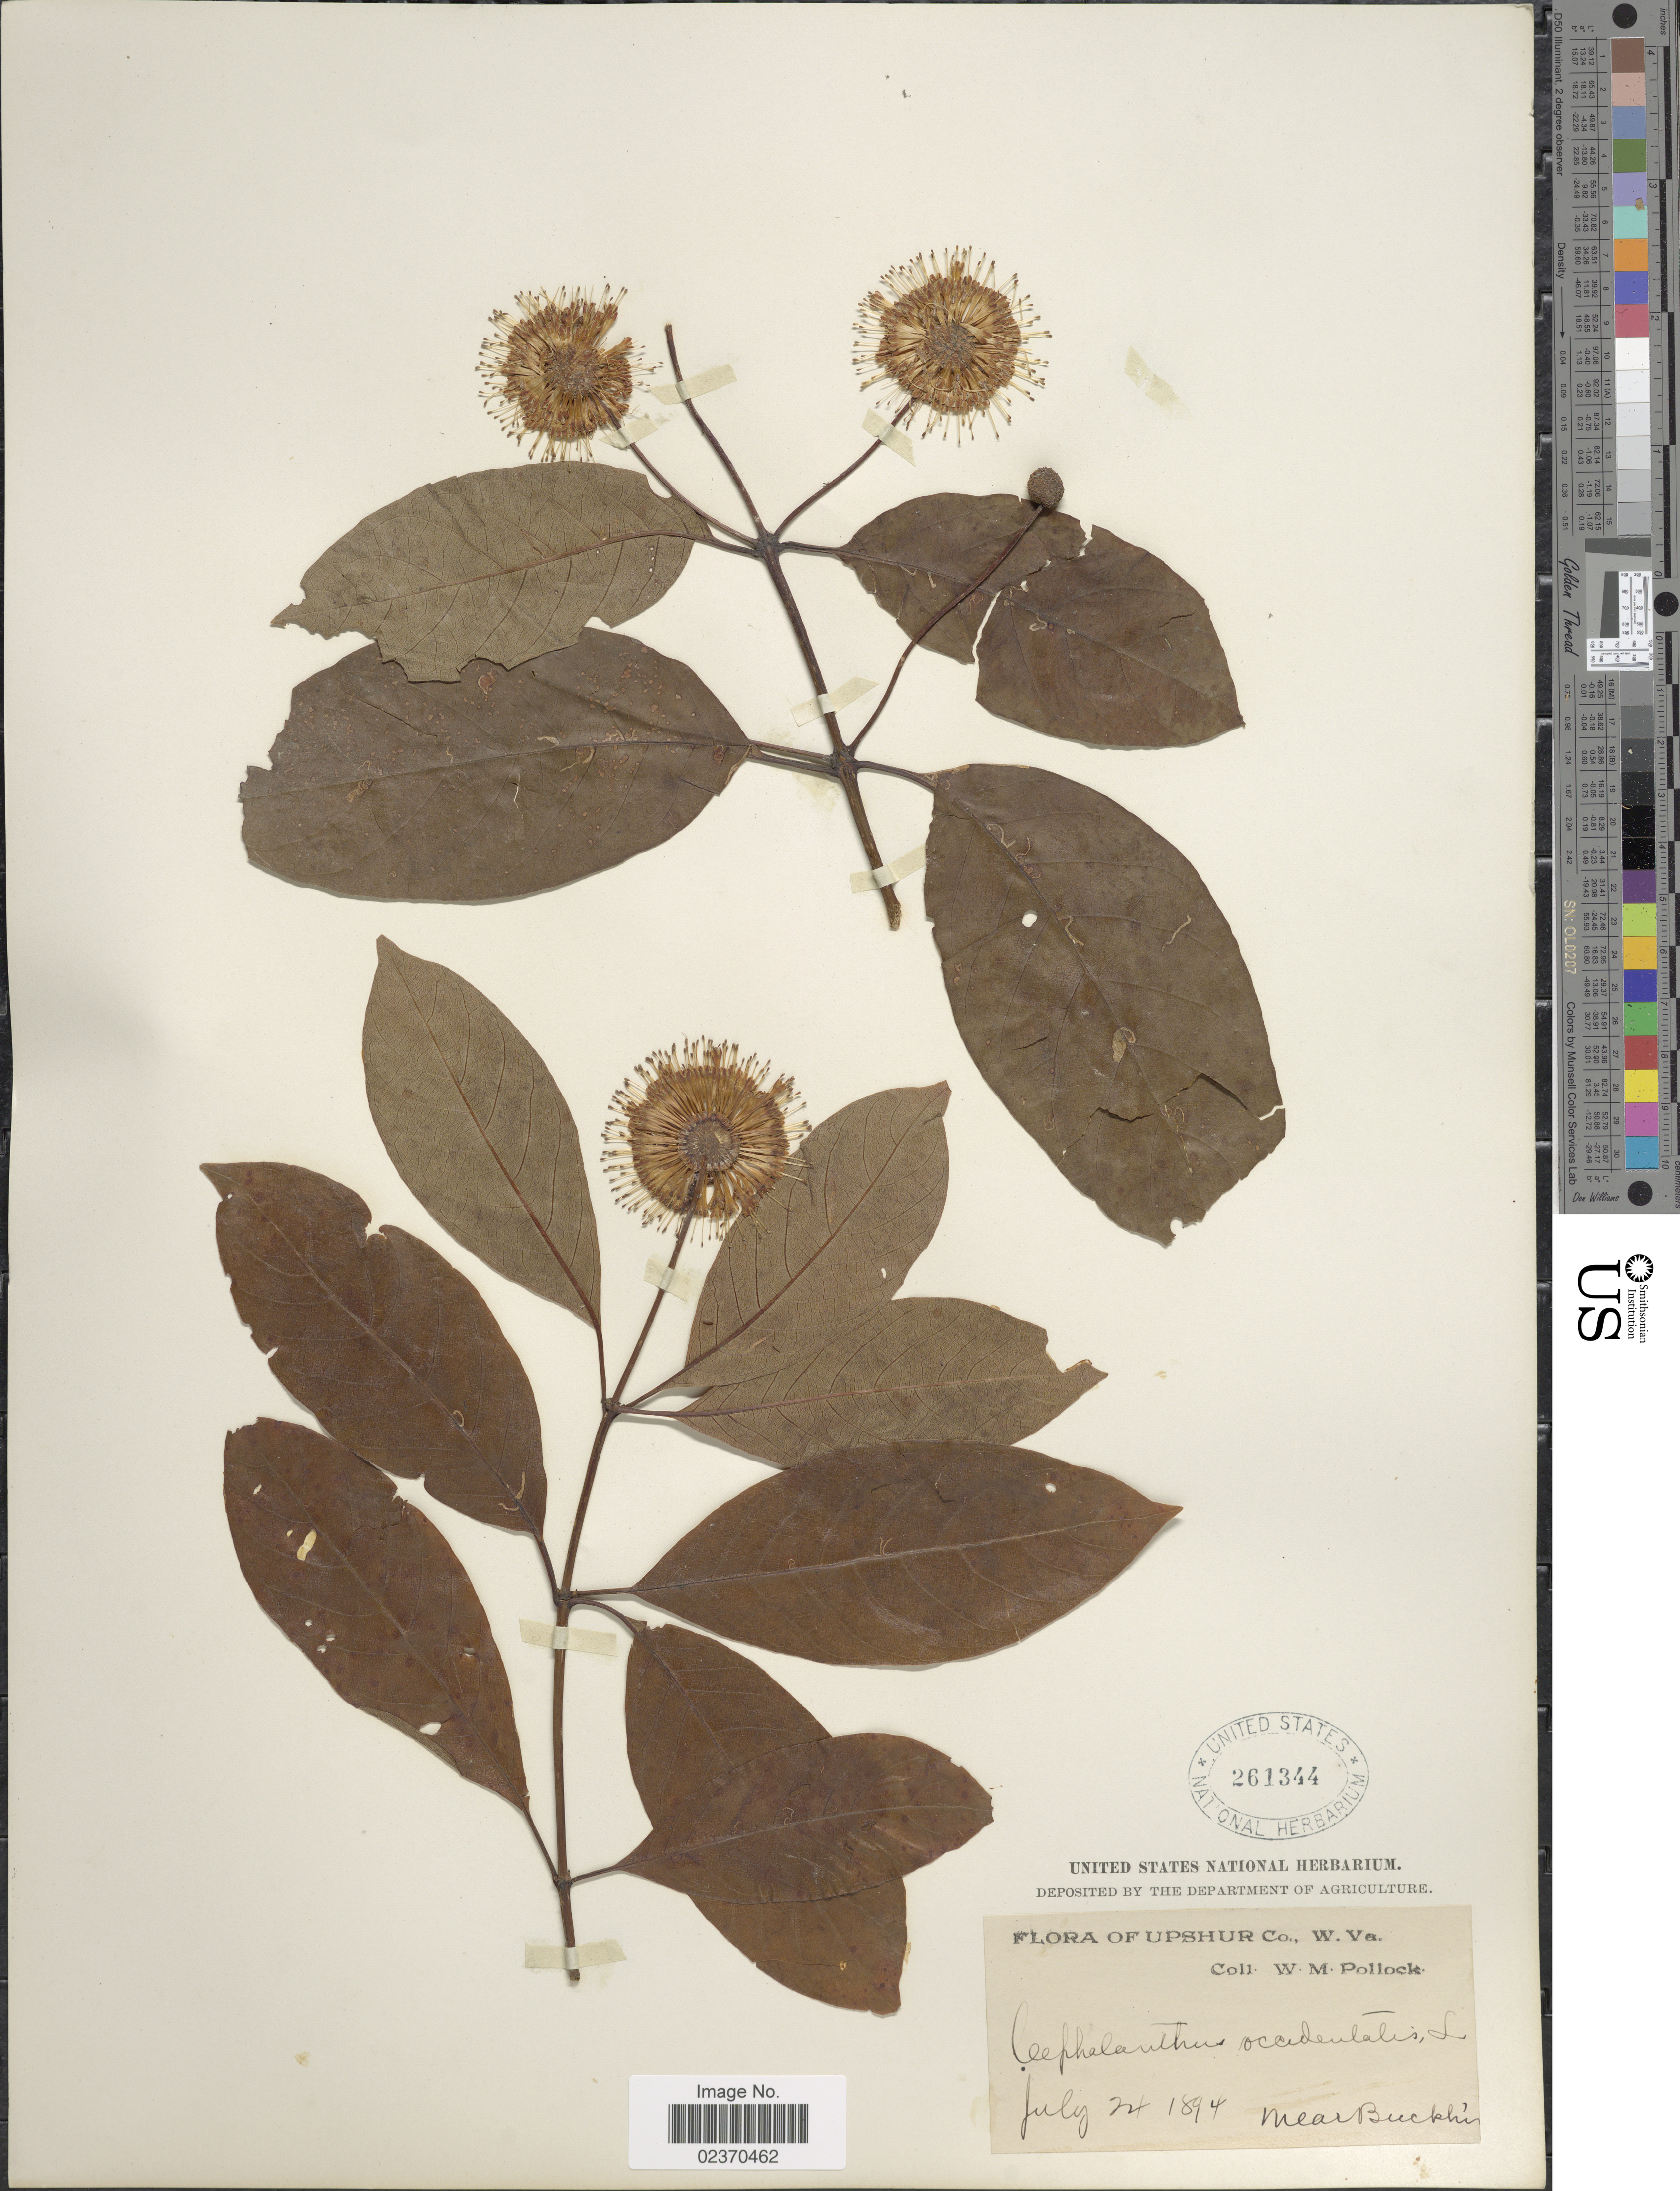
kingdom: Plantae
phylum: Tracheophyta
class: Magnoliopsida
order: Gentianales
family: Rubiaceae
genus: Cephalanthus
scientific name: Cephalanthus occidentalis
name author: L.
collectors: W. M. Pollock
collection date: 1894-07-24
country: United States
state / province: West Virginia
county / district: Upshur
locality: near Buckh'n.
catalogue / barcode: US 261344